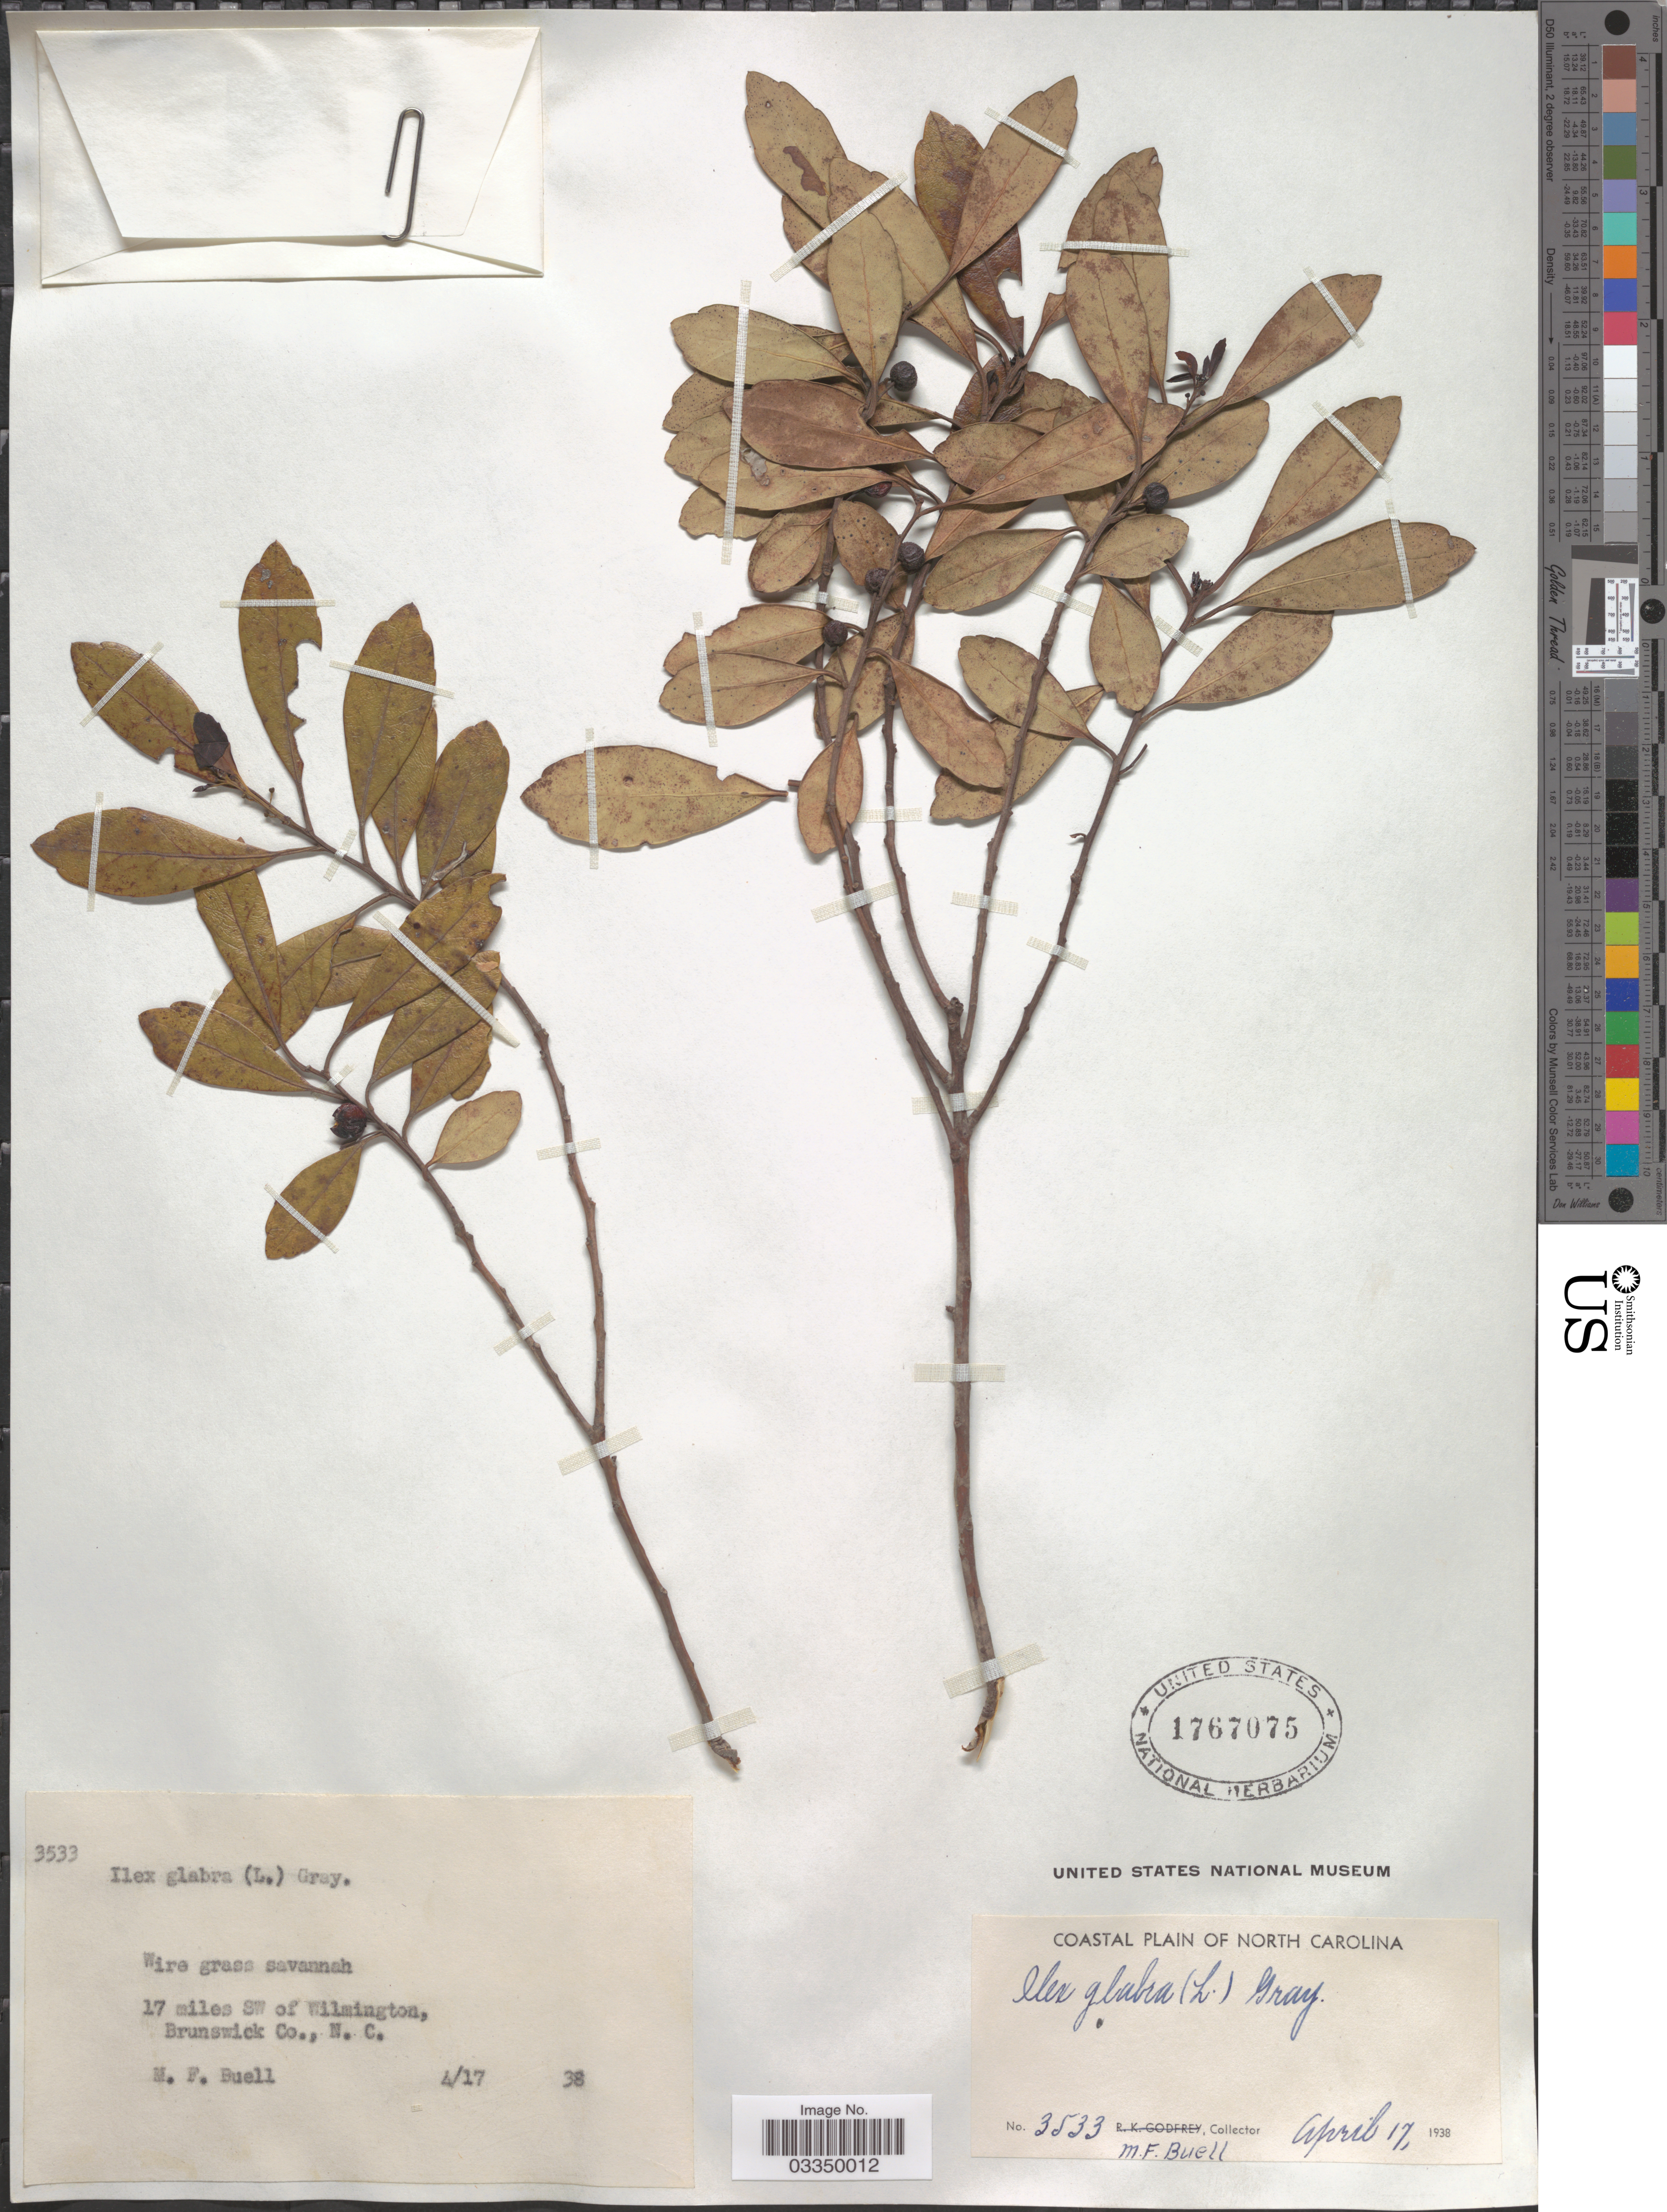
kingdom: Plantae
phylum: Tracheophyta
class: Magnoliopsida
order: Aquifoliales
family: Aquifoliaceae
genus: Ilex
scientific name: Ilex glabra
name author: (L.) A. Gray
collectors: M. Buell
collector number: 3533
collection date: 1938-04-17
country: United States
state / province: North Carolina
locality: Coastal Plain of North Carolina. 17 miles SW of Wilmington, Brunswick Co.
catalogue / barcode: US 1767075